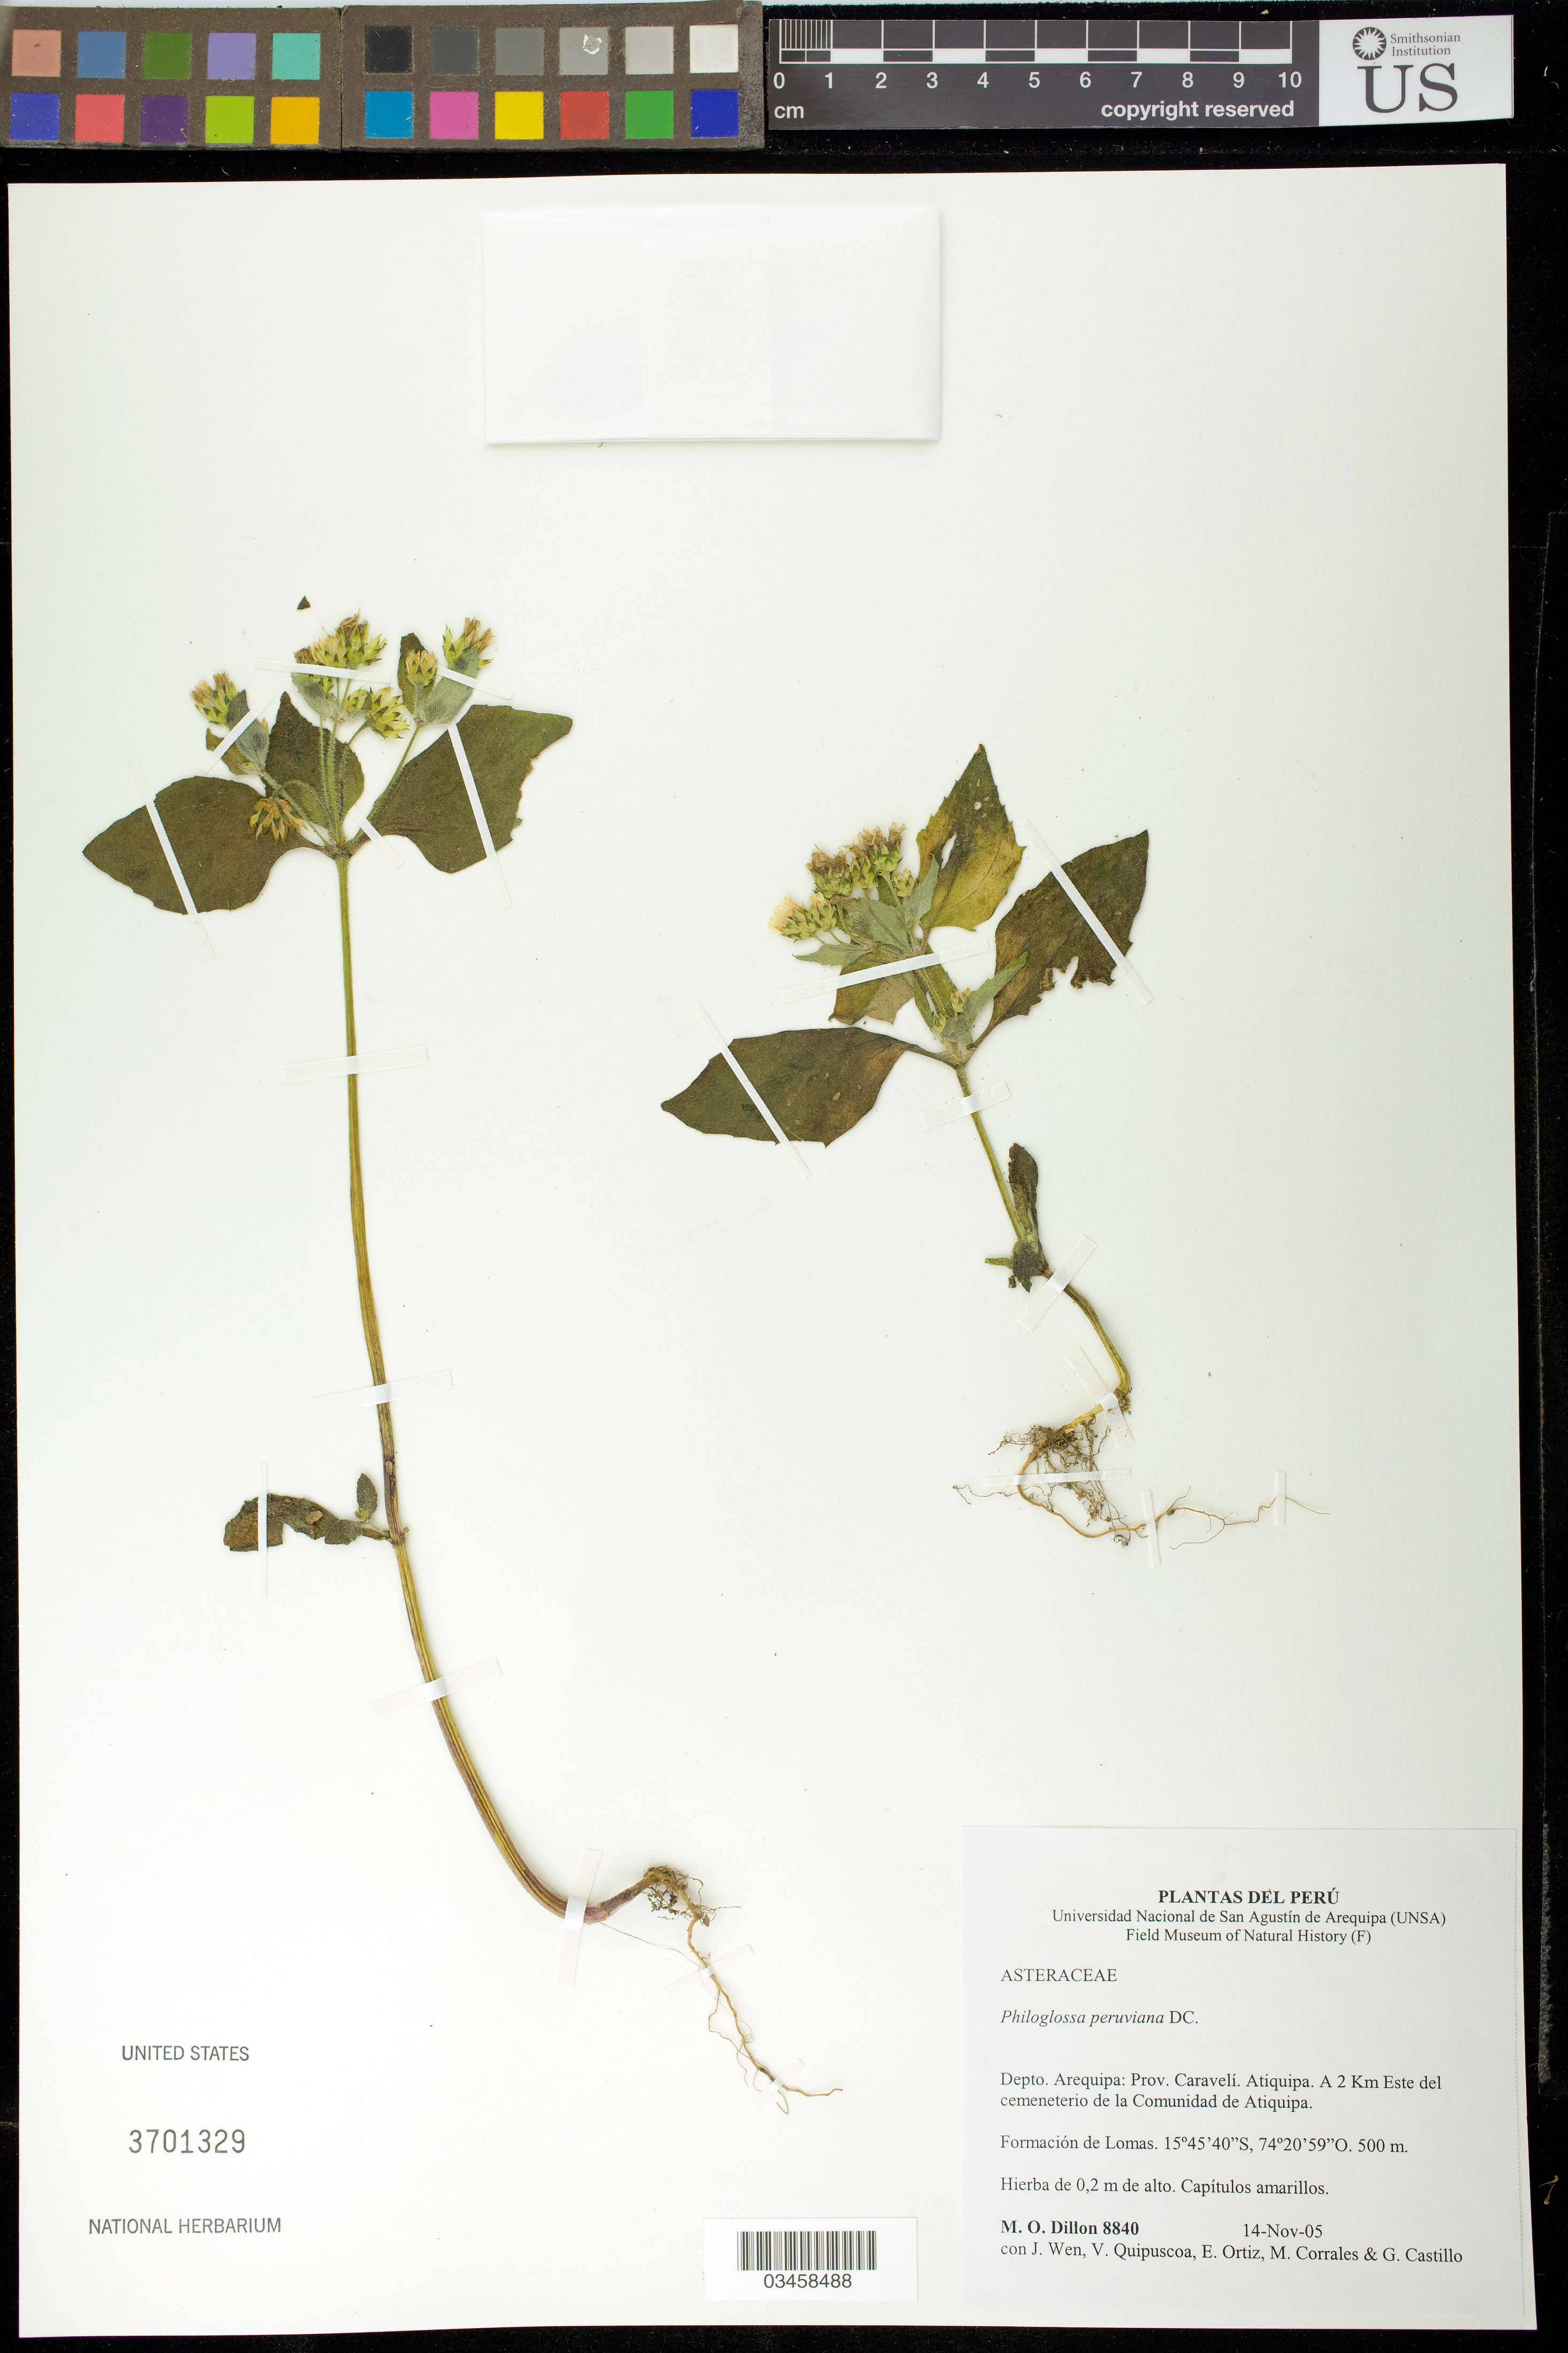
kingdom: Plantae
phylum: Tracheophyta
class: Magnoliopsida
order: Asterales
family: Asteraceae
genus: Philoglossa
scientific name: Philoglossa peruviana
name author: DC.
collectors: M. O. Dillon, J. Wen, V. Quipuscoa, E. Ortiz, M. Corrales & G. Castillo C.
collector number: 8840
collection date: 2005-11-14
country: Peru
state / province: Arequipa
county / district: Caravelí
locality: Atiquipa. A 2 Km Este del emeneterio de la Comunidad de Atiquipa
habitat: Formacion de Lomas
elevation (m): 500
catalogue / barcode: US 3701329